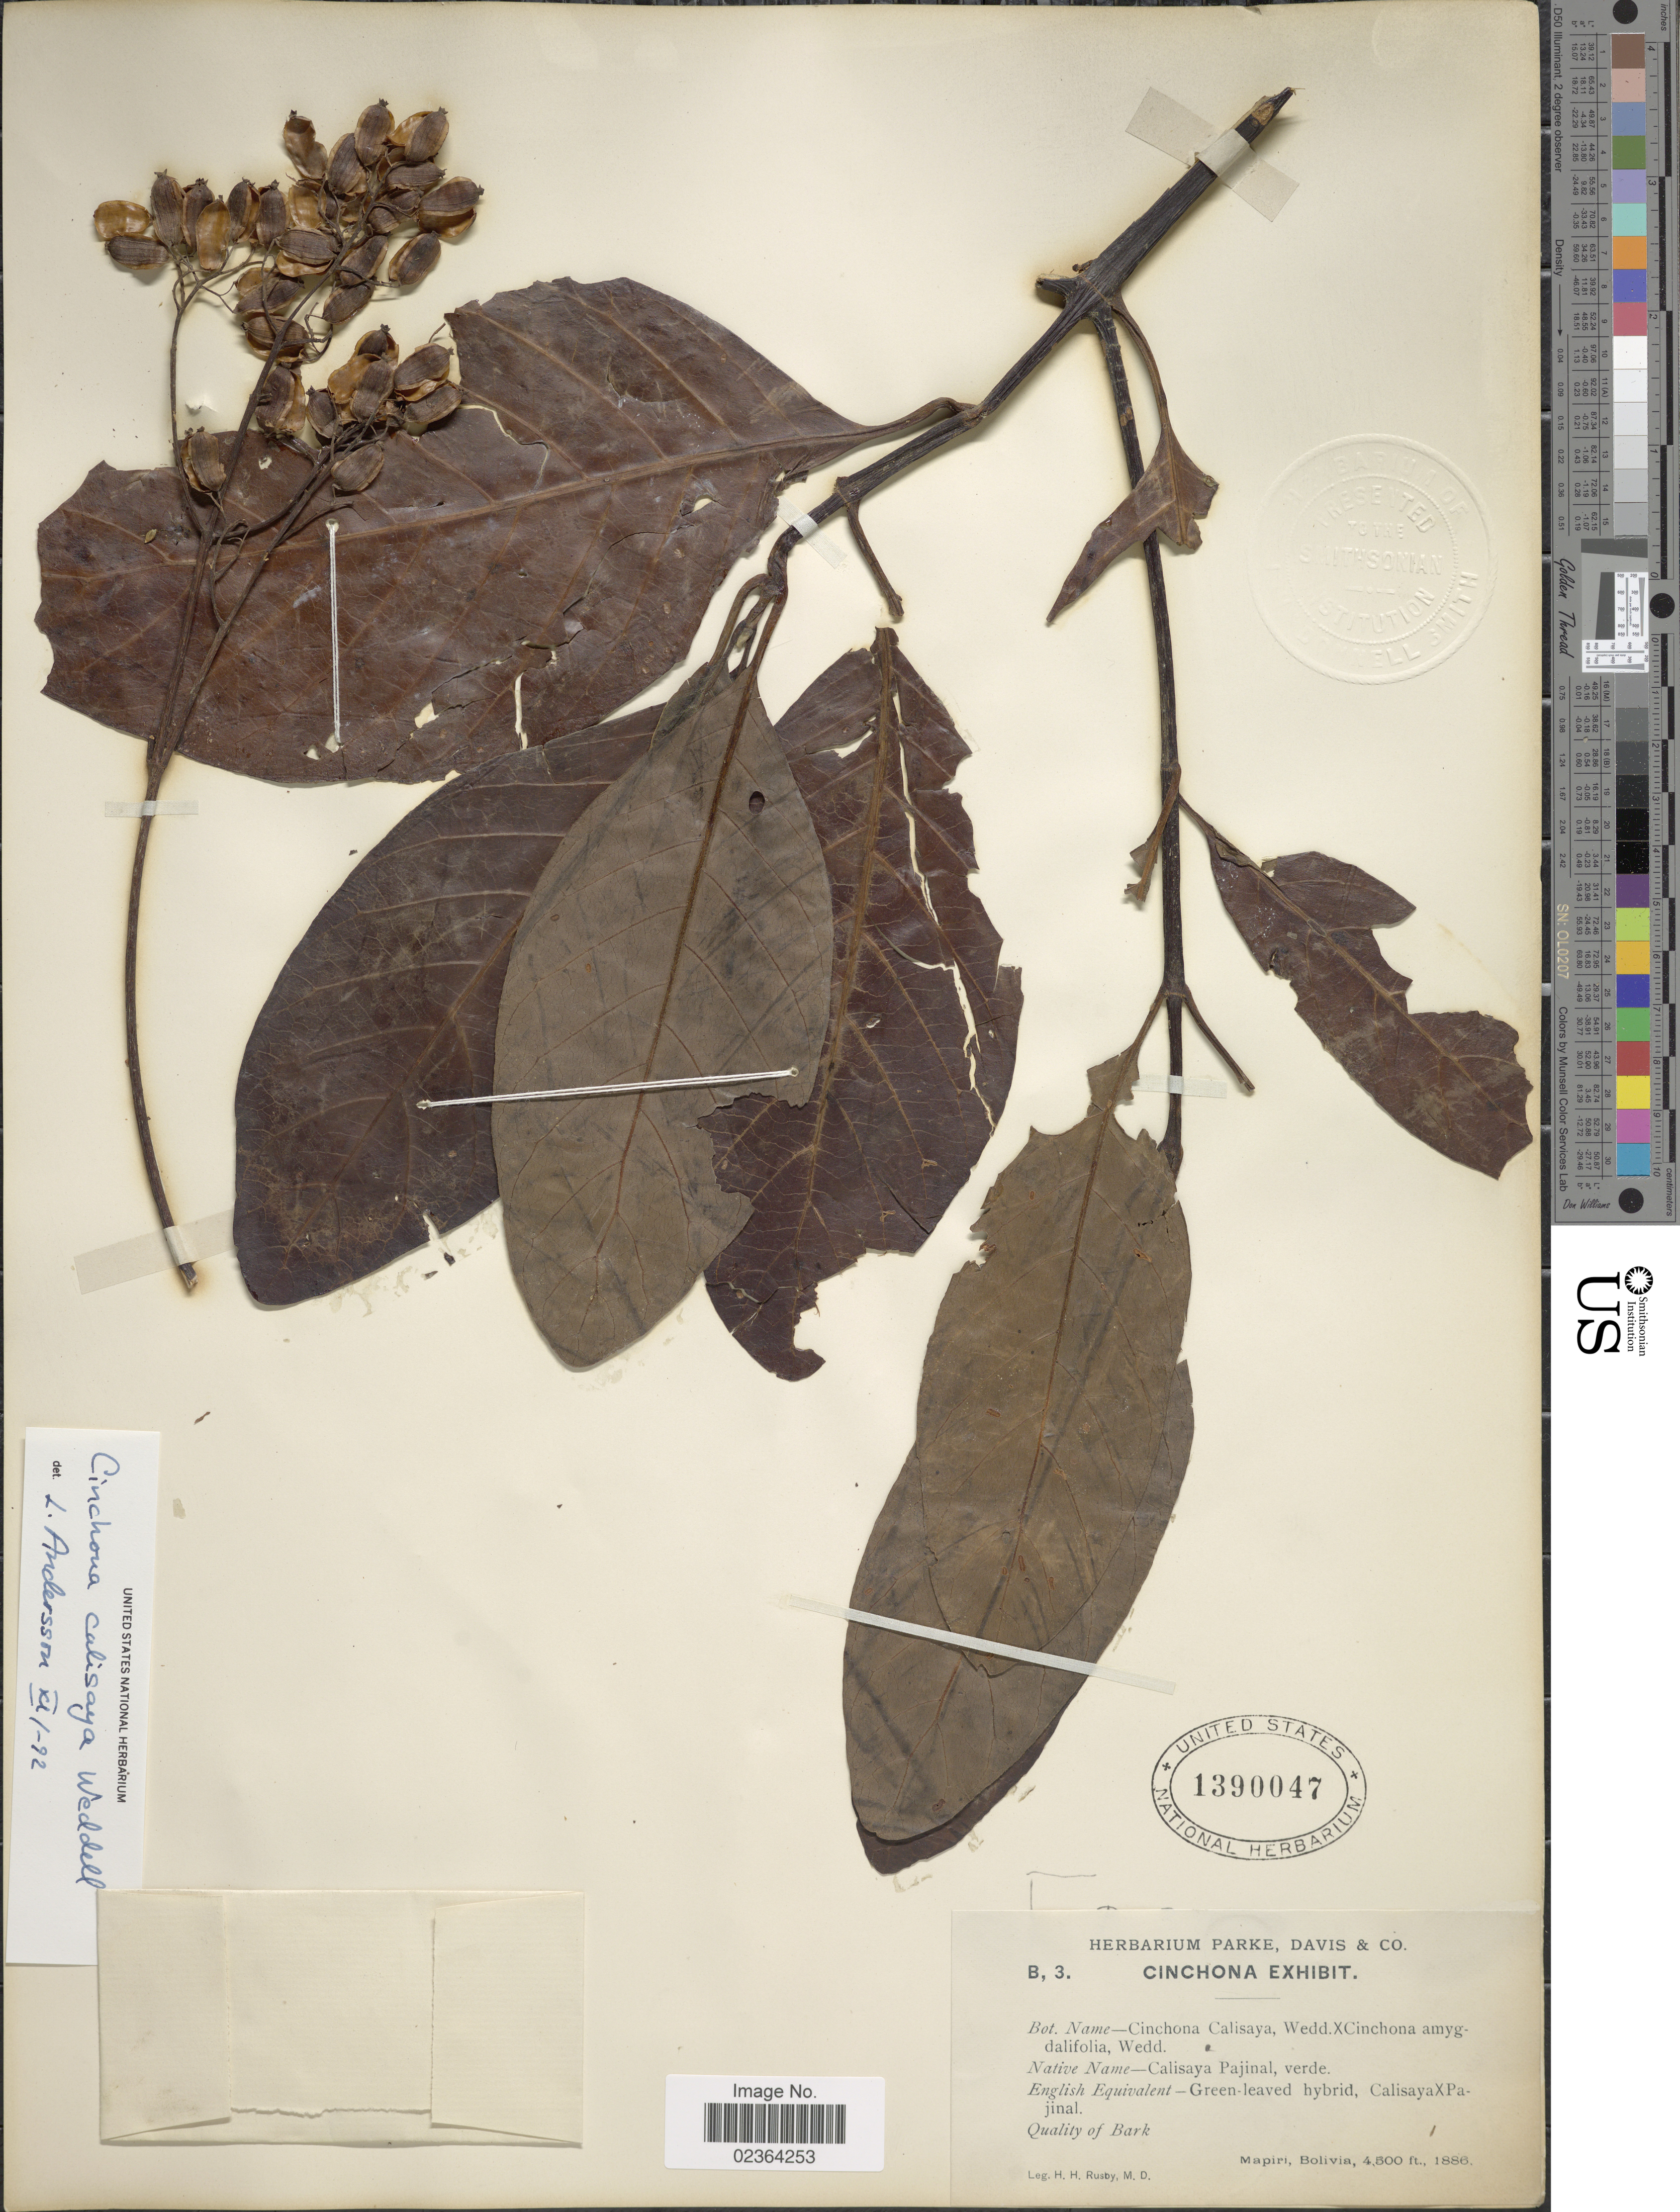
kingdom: Plantae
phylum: Tracheophyta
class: Magnoliopsida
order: Gentianales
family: Rubiaceae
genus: Cinchona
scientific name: Cinchona calisaya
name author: Wedd.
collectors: H. H. Rusby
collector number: B, 3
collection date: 1886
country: Bolivia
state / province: La Páz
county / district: Larecaja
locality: Mapiri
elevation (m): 1372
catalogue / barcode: US 1390047